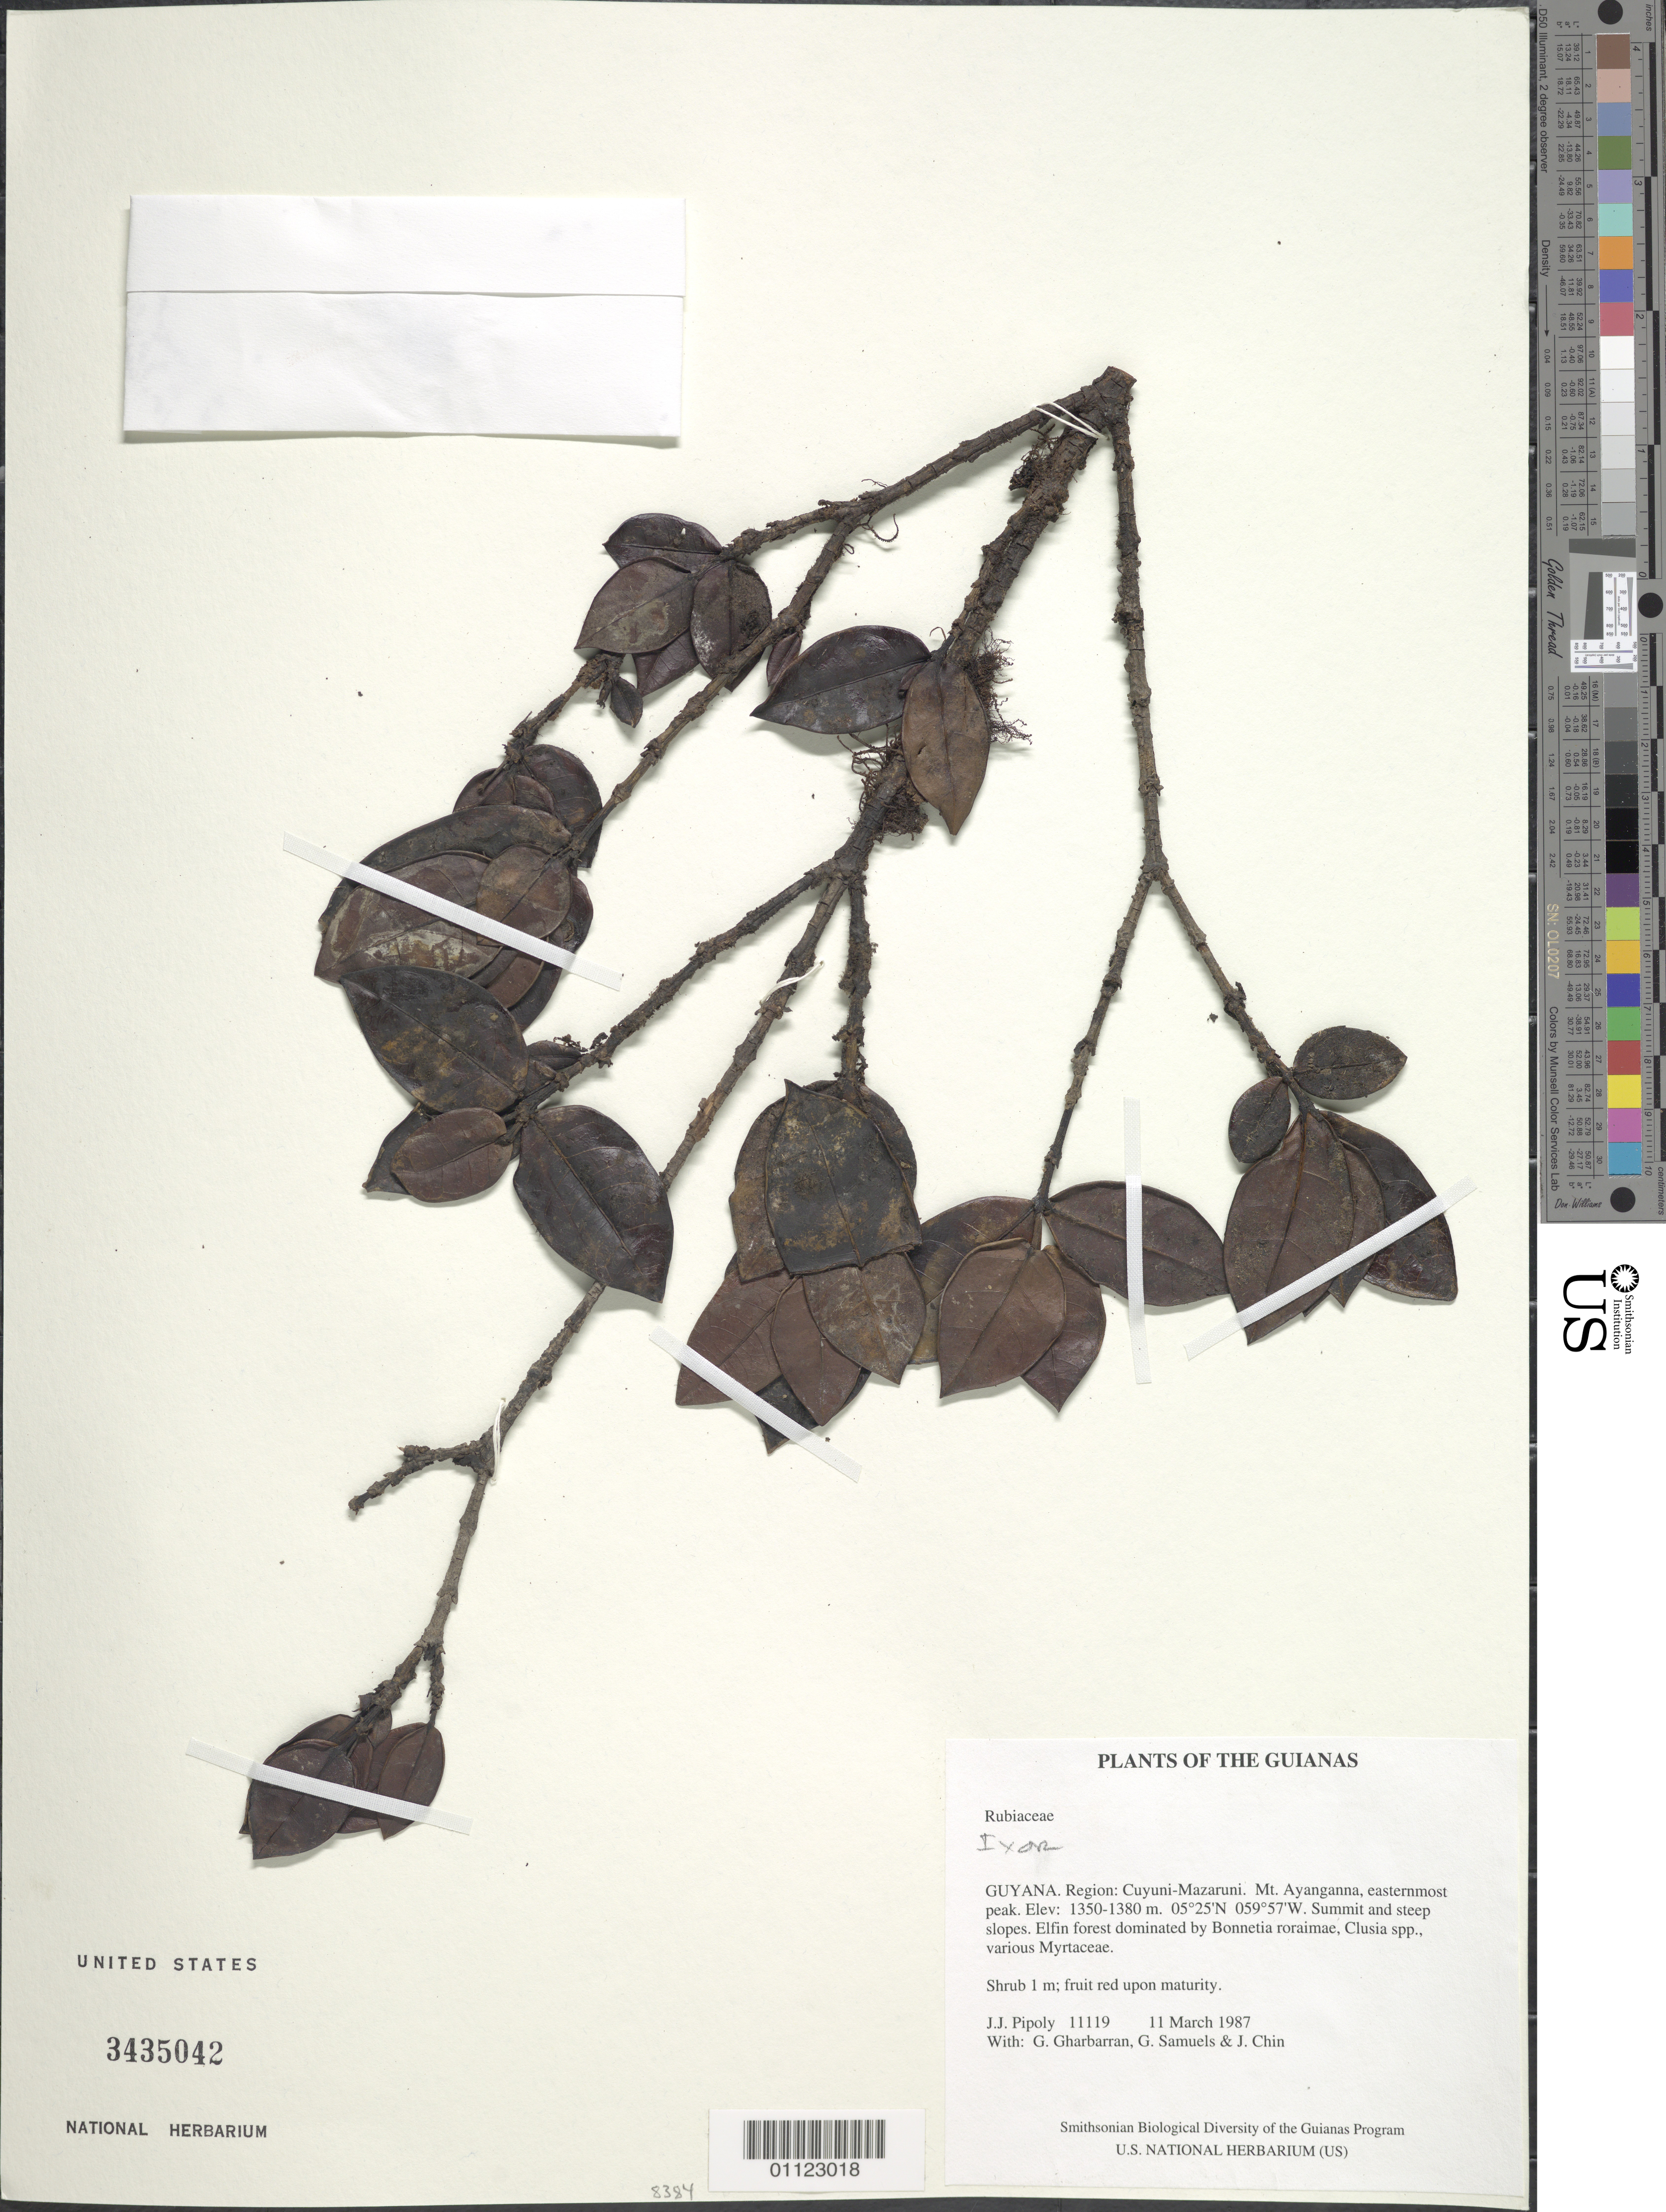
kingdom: Plantae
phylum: Tracheophyta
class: Magnoliopsida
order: Gentianales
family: Rubiaceae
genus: Ixora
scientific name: Ixora sp.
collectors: J. J. Pipoly, G. Gharbarran, G. Samuels & J. Chin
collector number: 11119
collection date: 1987-03-11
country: Guyana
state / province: Cuyuni-Mazaruni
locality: Guianas. Guyana. Region: Cuyuni-Mazaruni. Mt. Ayanganna, eastern most peak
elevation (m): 1350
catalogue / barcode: US 3435042